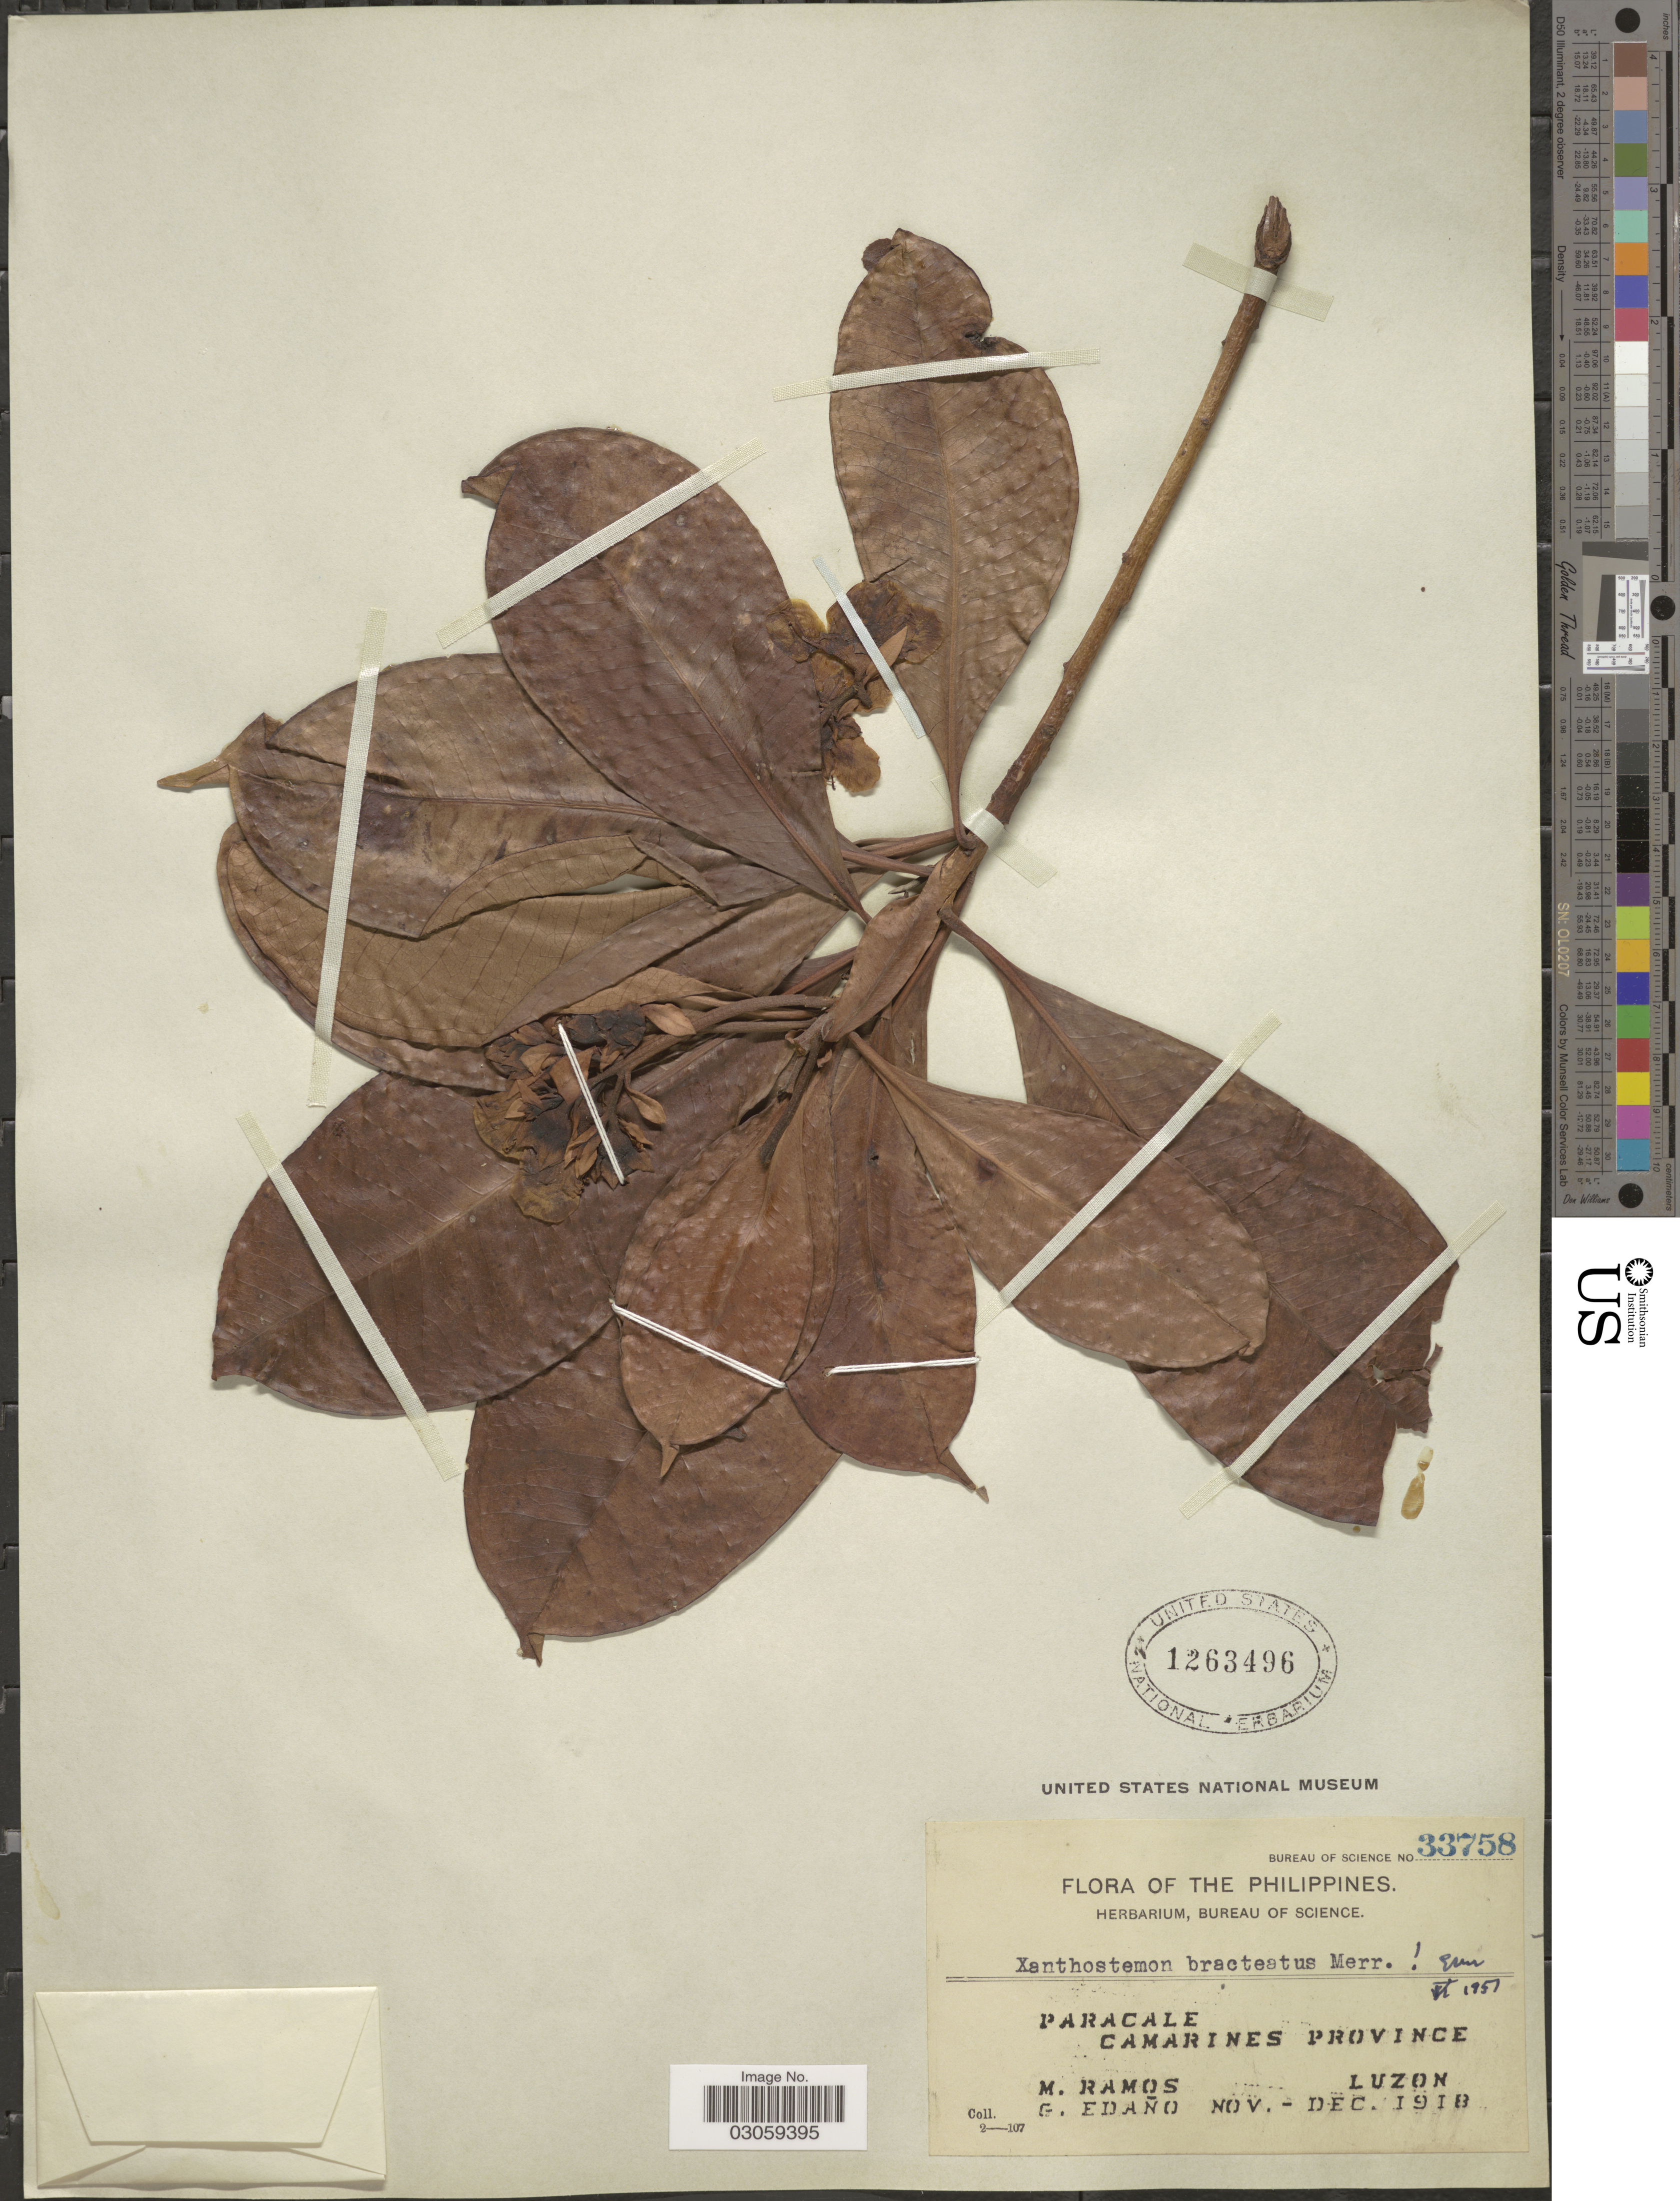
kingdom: Plantae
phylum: Tracheophyta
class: Magnoliopsida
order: Myrtales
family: Myrtaceae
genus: Xanthostemon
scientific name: Xanthostemon bracteatus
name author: Merr.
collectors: M. Ramos & G. Edaño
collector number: Bureau of Science 33758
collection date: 1918-11/1918-12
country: Philippines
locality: Paracale. Camarines Province. Luzon.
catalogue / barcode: US 1263496